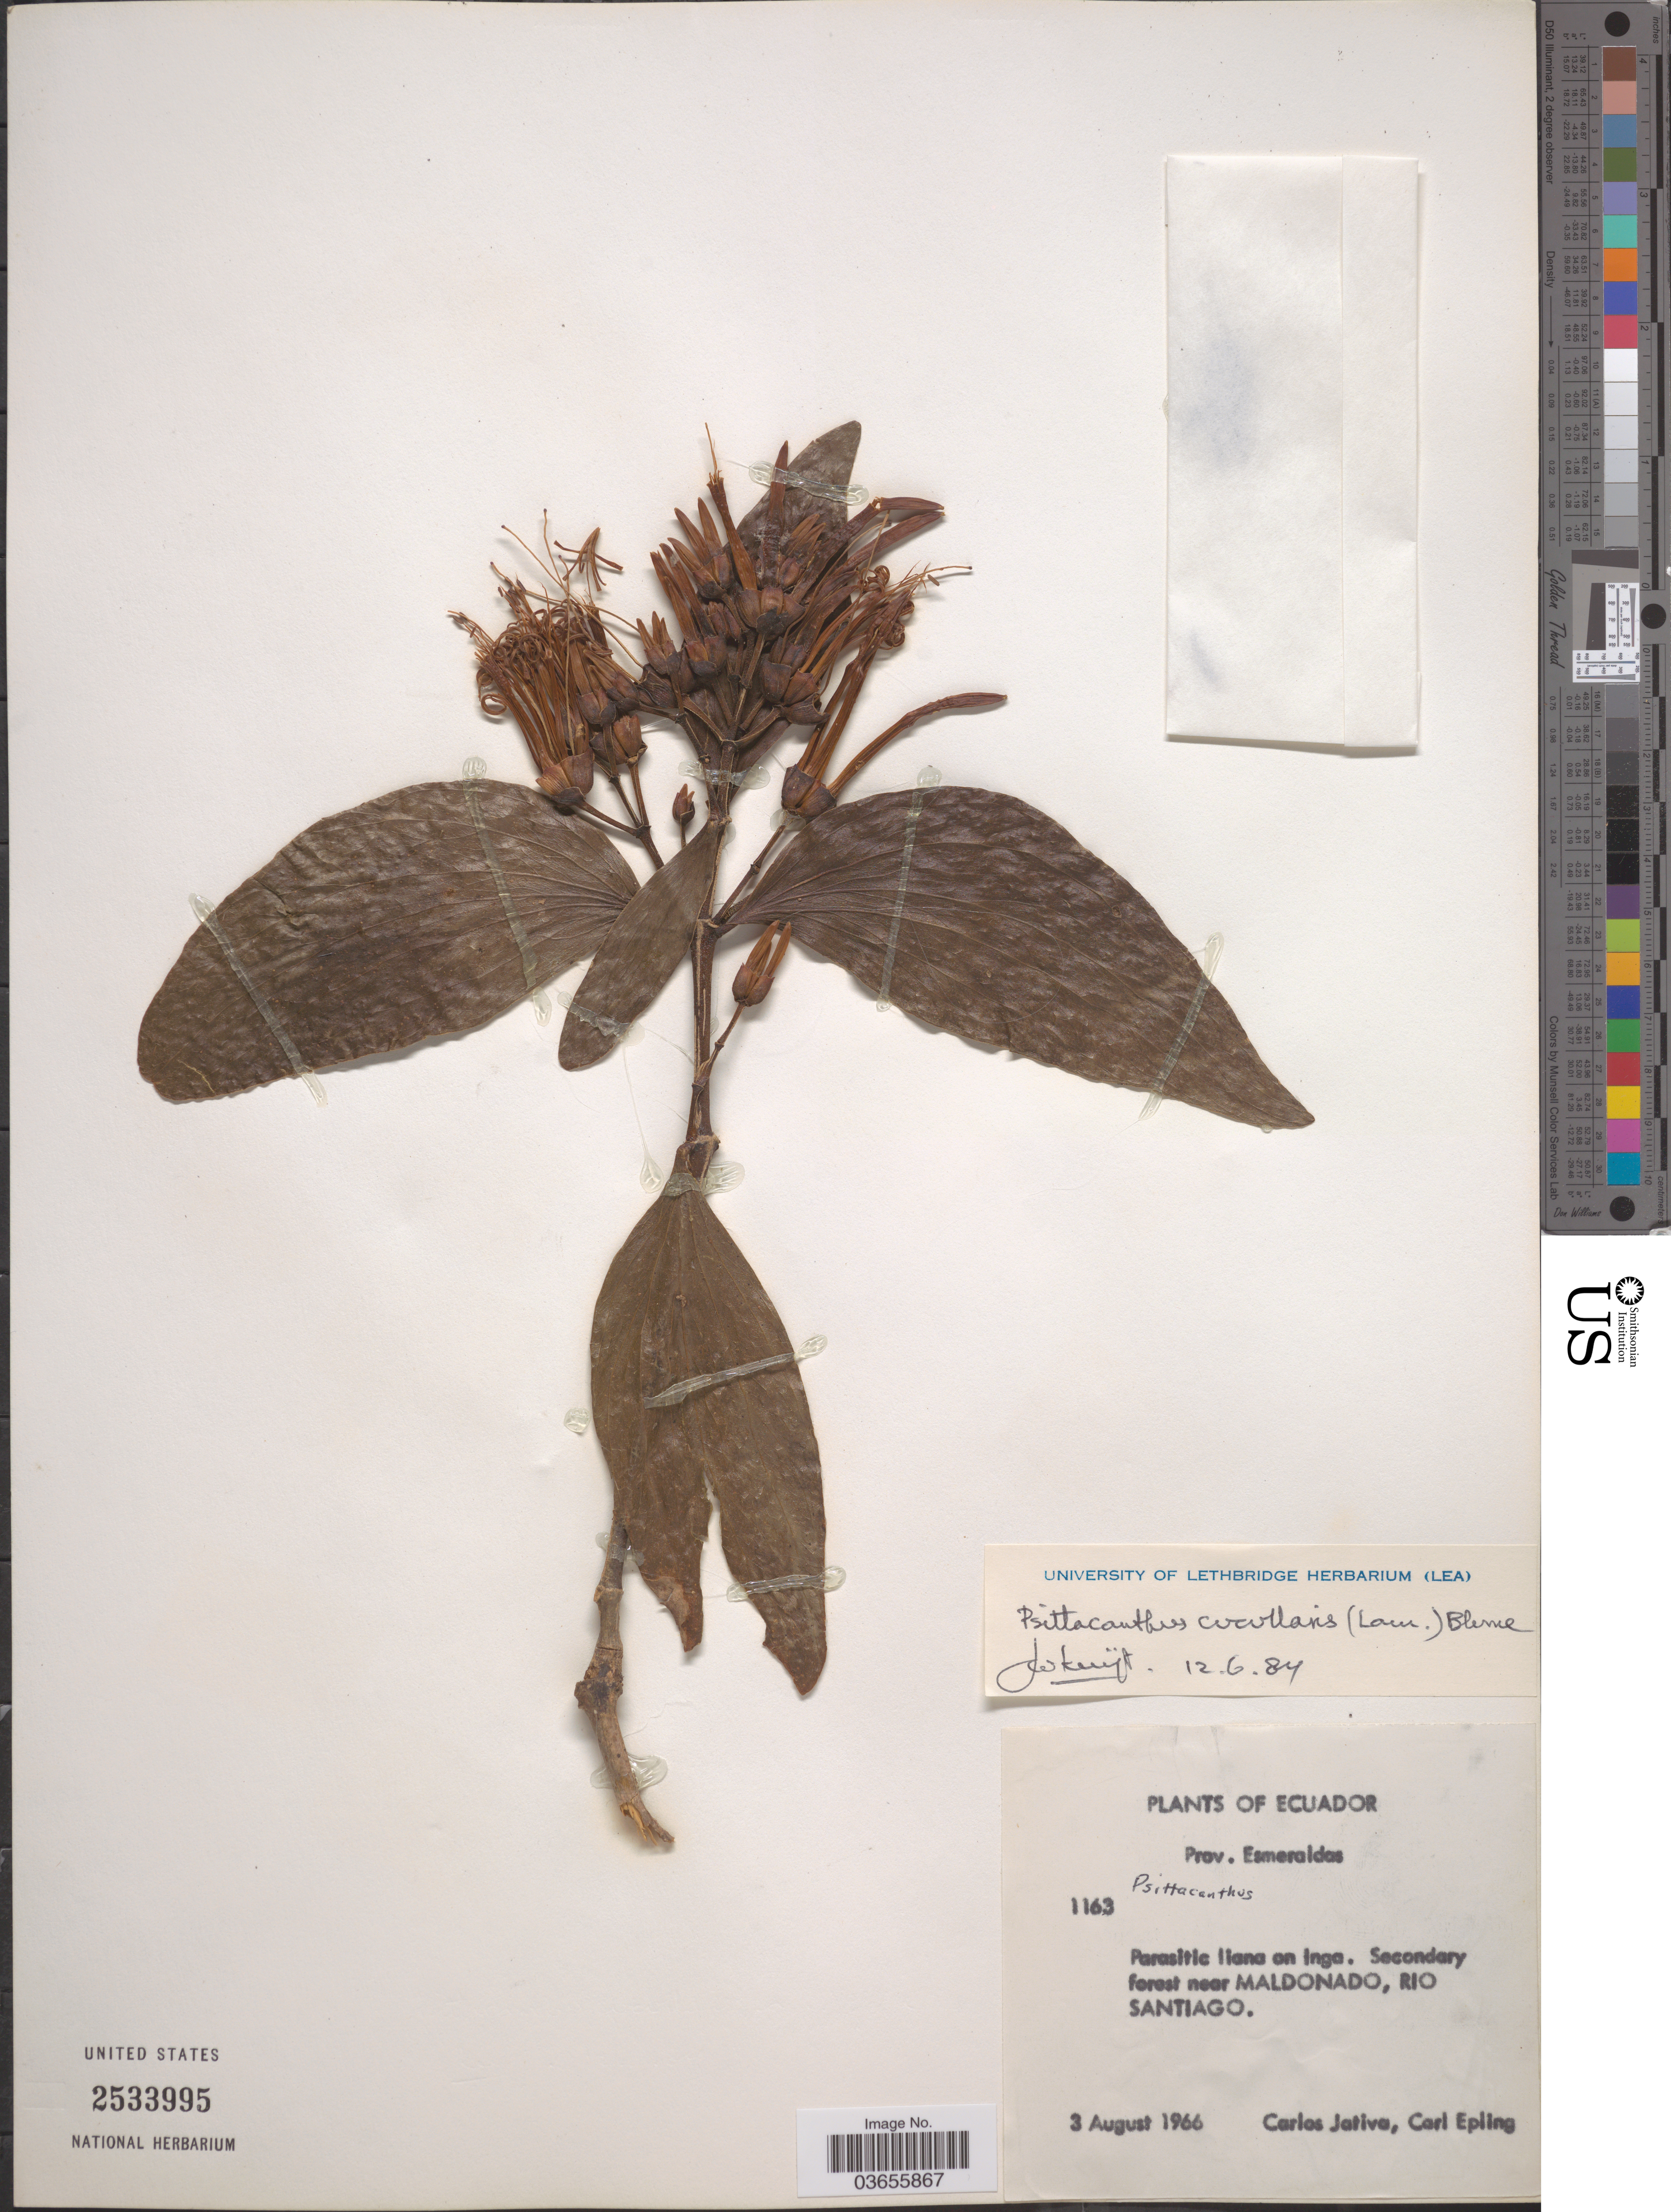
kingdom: Plantae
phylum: Tracheophyta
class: Magnoliopsida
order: Santalales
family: Loranthaceae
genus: Psittacanthus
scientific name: Psittacanthus cucullaris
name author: (Kunth) G. Don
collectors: C. D. Játiva & C. C. Epling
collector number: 1163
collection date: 1966-08-03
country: Ecuador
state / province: Esmeraldas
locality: Secondary forest near Maldonado, Rio Santiago.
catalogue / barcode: US 2533995